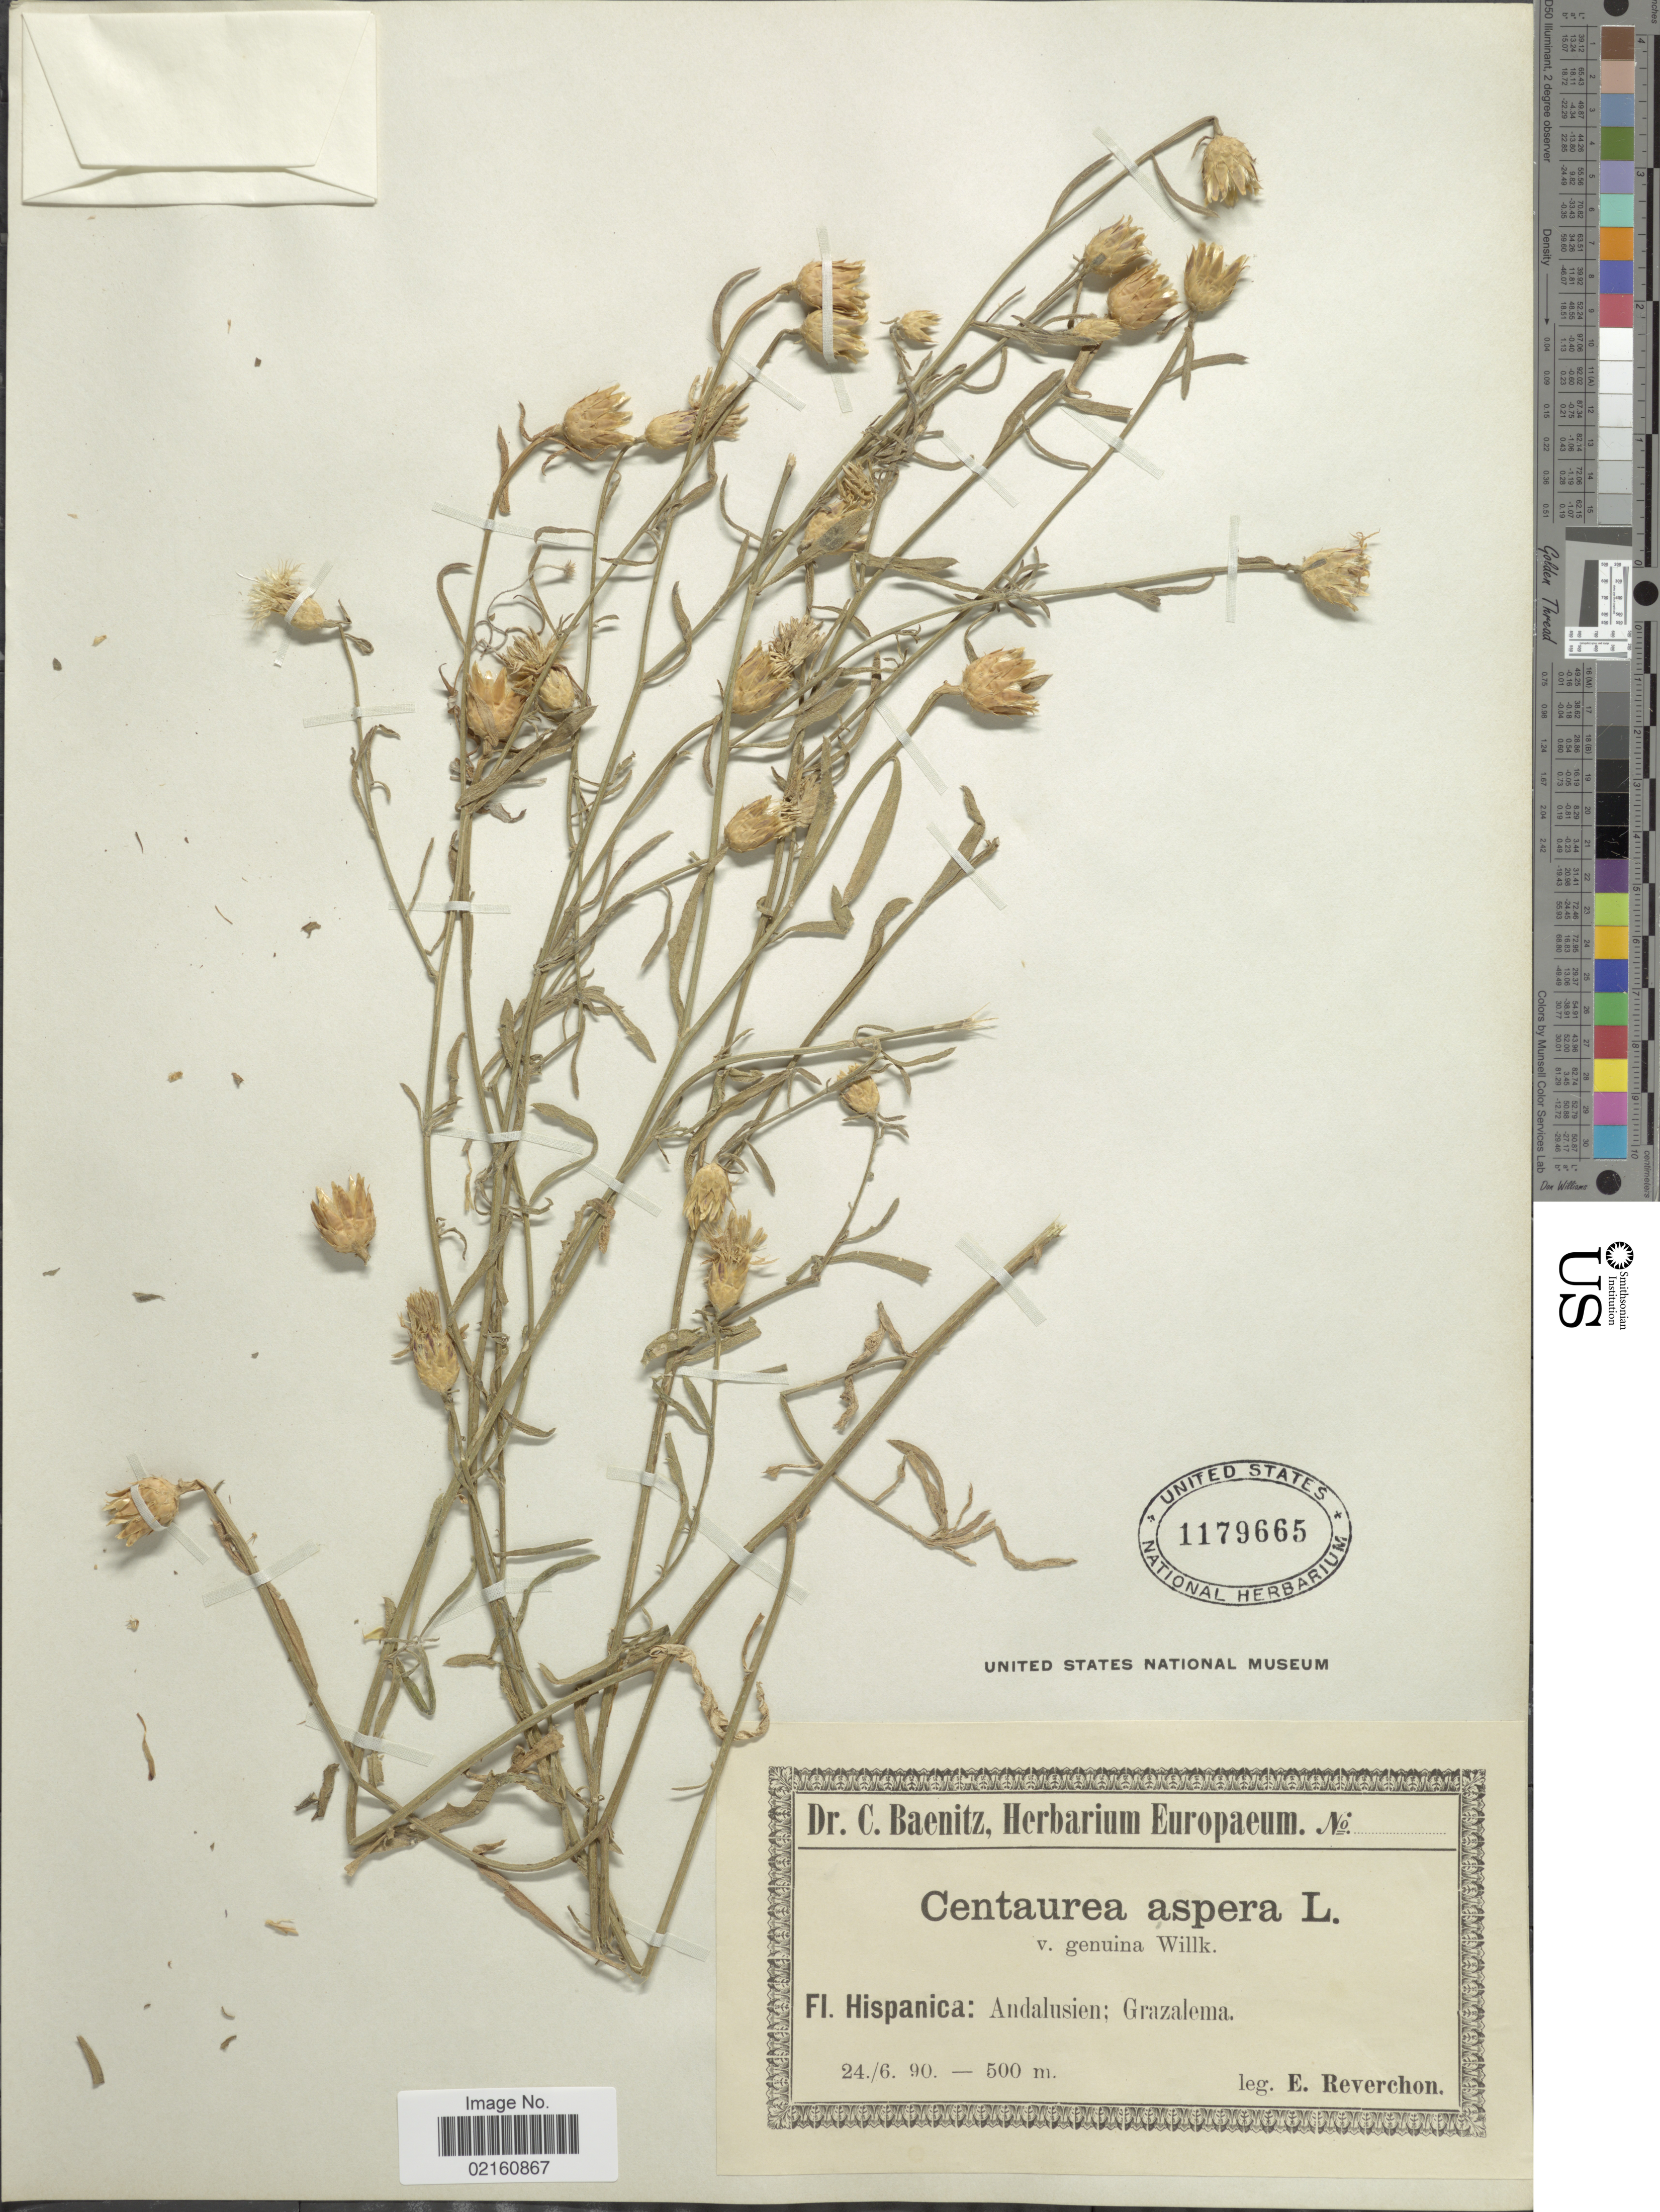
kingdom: Plantae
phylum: Tracheophyta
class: Magnoliopsida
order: Asterales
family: Asteraceae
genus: Centaurea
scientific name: Centaurea aspera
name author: L.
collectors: E. Reverchon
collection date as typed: Transcribed d/m/y: 24/6/90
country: Spain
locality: Hispanica, Andalusien, Grazalema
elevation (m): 500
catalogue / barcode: US 1179665